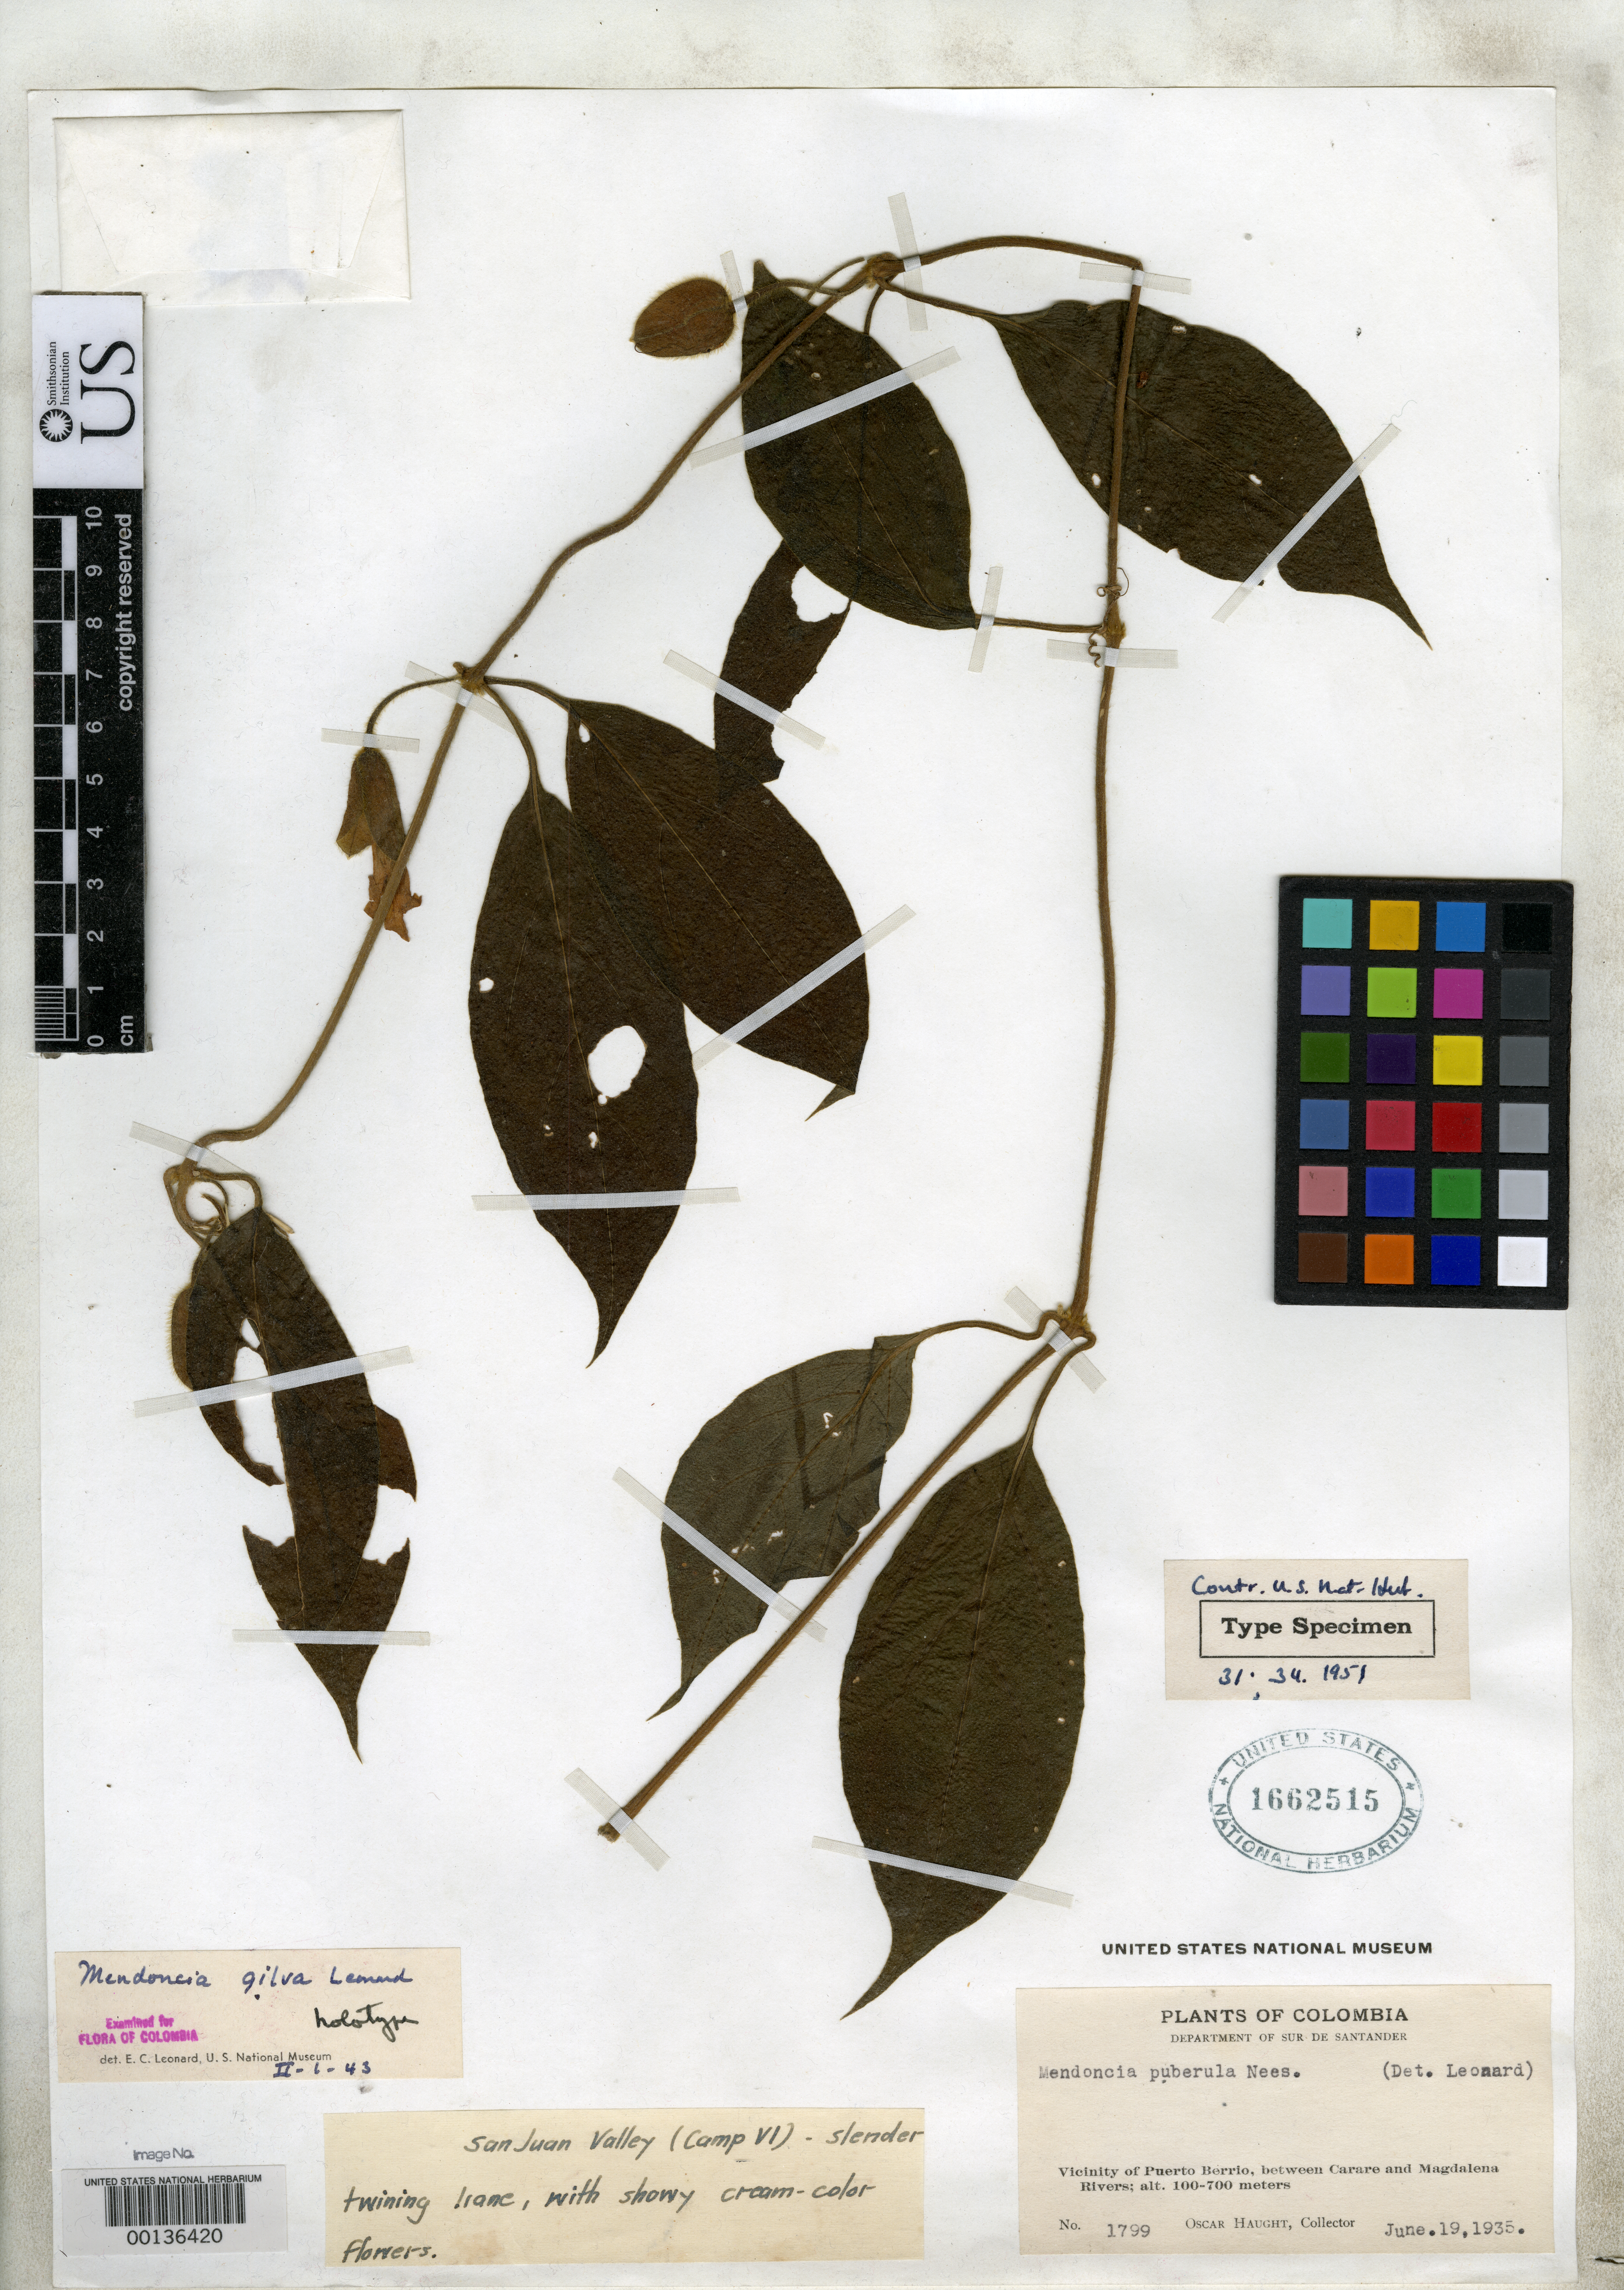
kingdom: Plantae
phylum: Tracheophyta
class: Magnoliopsida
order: Lamiales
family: Acanthaceae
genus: Mendoncia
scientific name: Mendoncia gilva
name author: Leonard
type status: Holotype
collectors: O. L. Haught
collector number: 1799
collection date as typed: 19 Jun 1935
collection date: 1935-06-19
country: Colombia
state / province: Santander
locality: San Juan Valley near Puerto Berrio, between Rio Carare & Rio Magdalena.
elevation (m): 100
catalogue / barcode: US 1662515